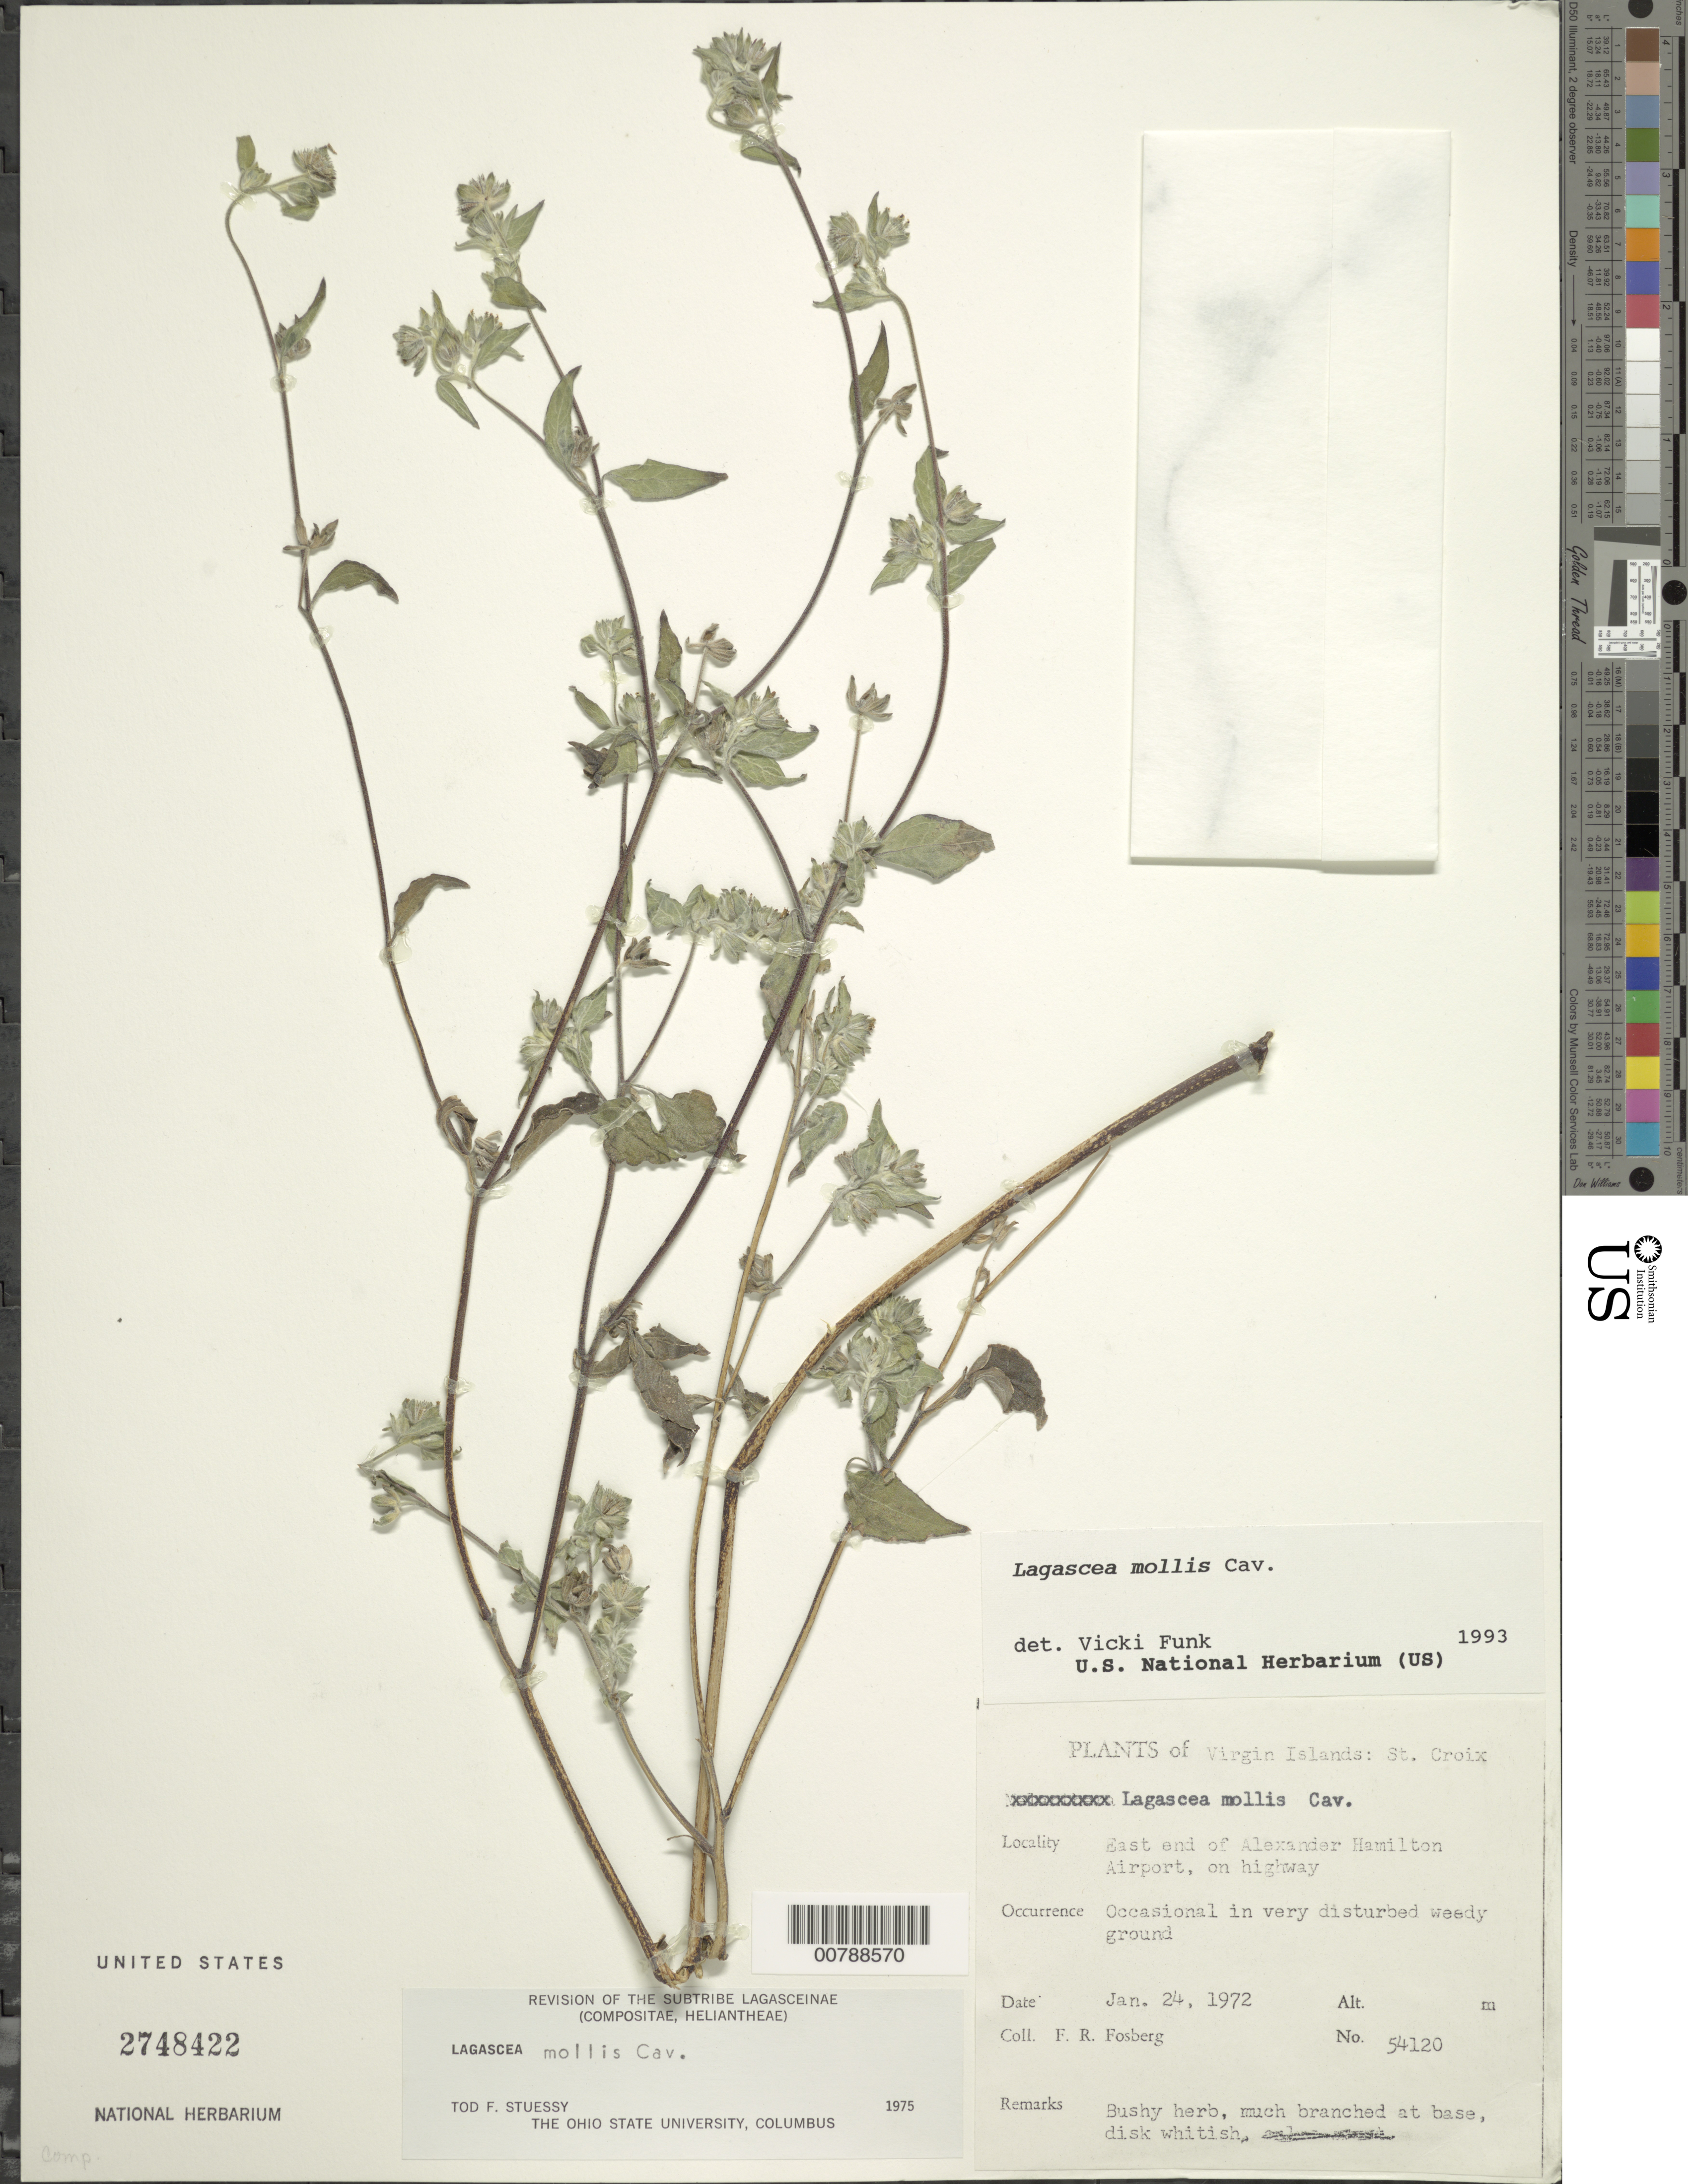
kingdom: Plantae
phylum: Tracheophyta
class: Magnoliopsida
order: Asterales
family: Asteraceae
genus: Lagascea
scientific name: Lagascea mollis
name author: Cav.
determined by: Funk, Vicki A., (BOT), Smithsonian Institution - National Museum of Natural History (UNITED STATES)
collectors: F. R. Fosberg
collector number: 54120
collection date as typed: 24 Jan 1972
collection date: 1972-01-24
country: U.S. Virgin Islands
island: St. Croix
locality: East end of Alexander Hamilton Airport, on highway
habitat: Occasional in very disturbed weedy ground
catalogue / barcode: US 2748422